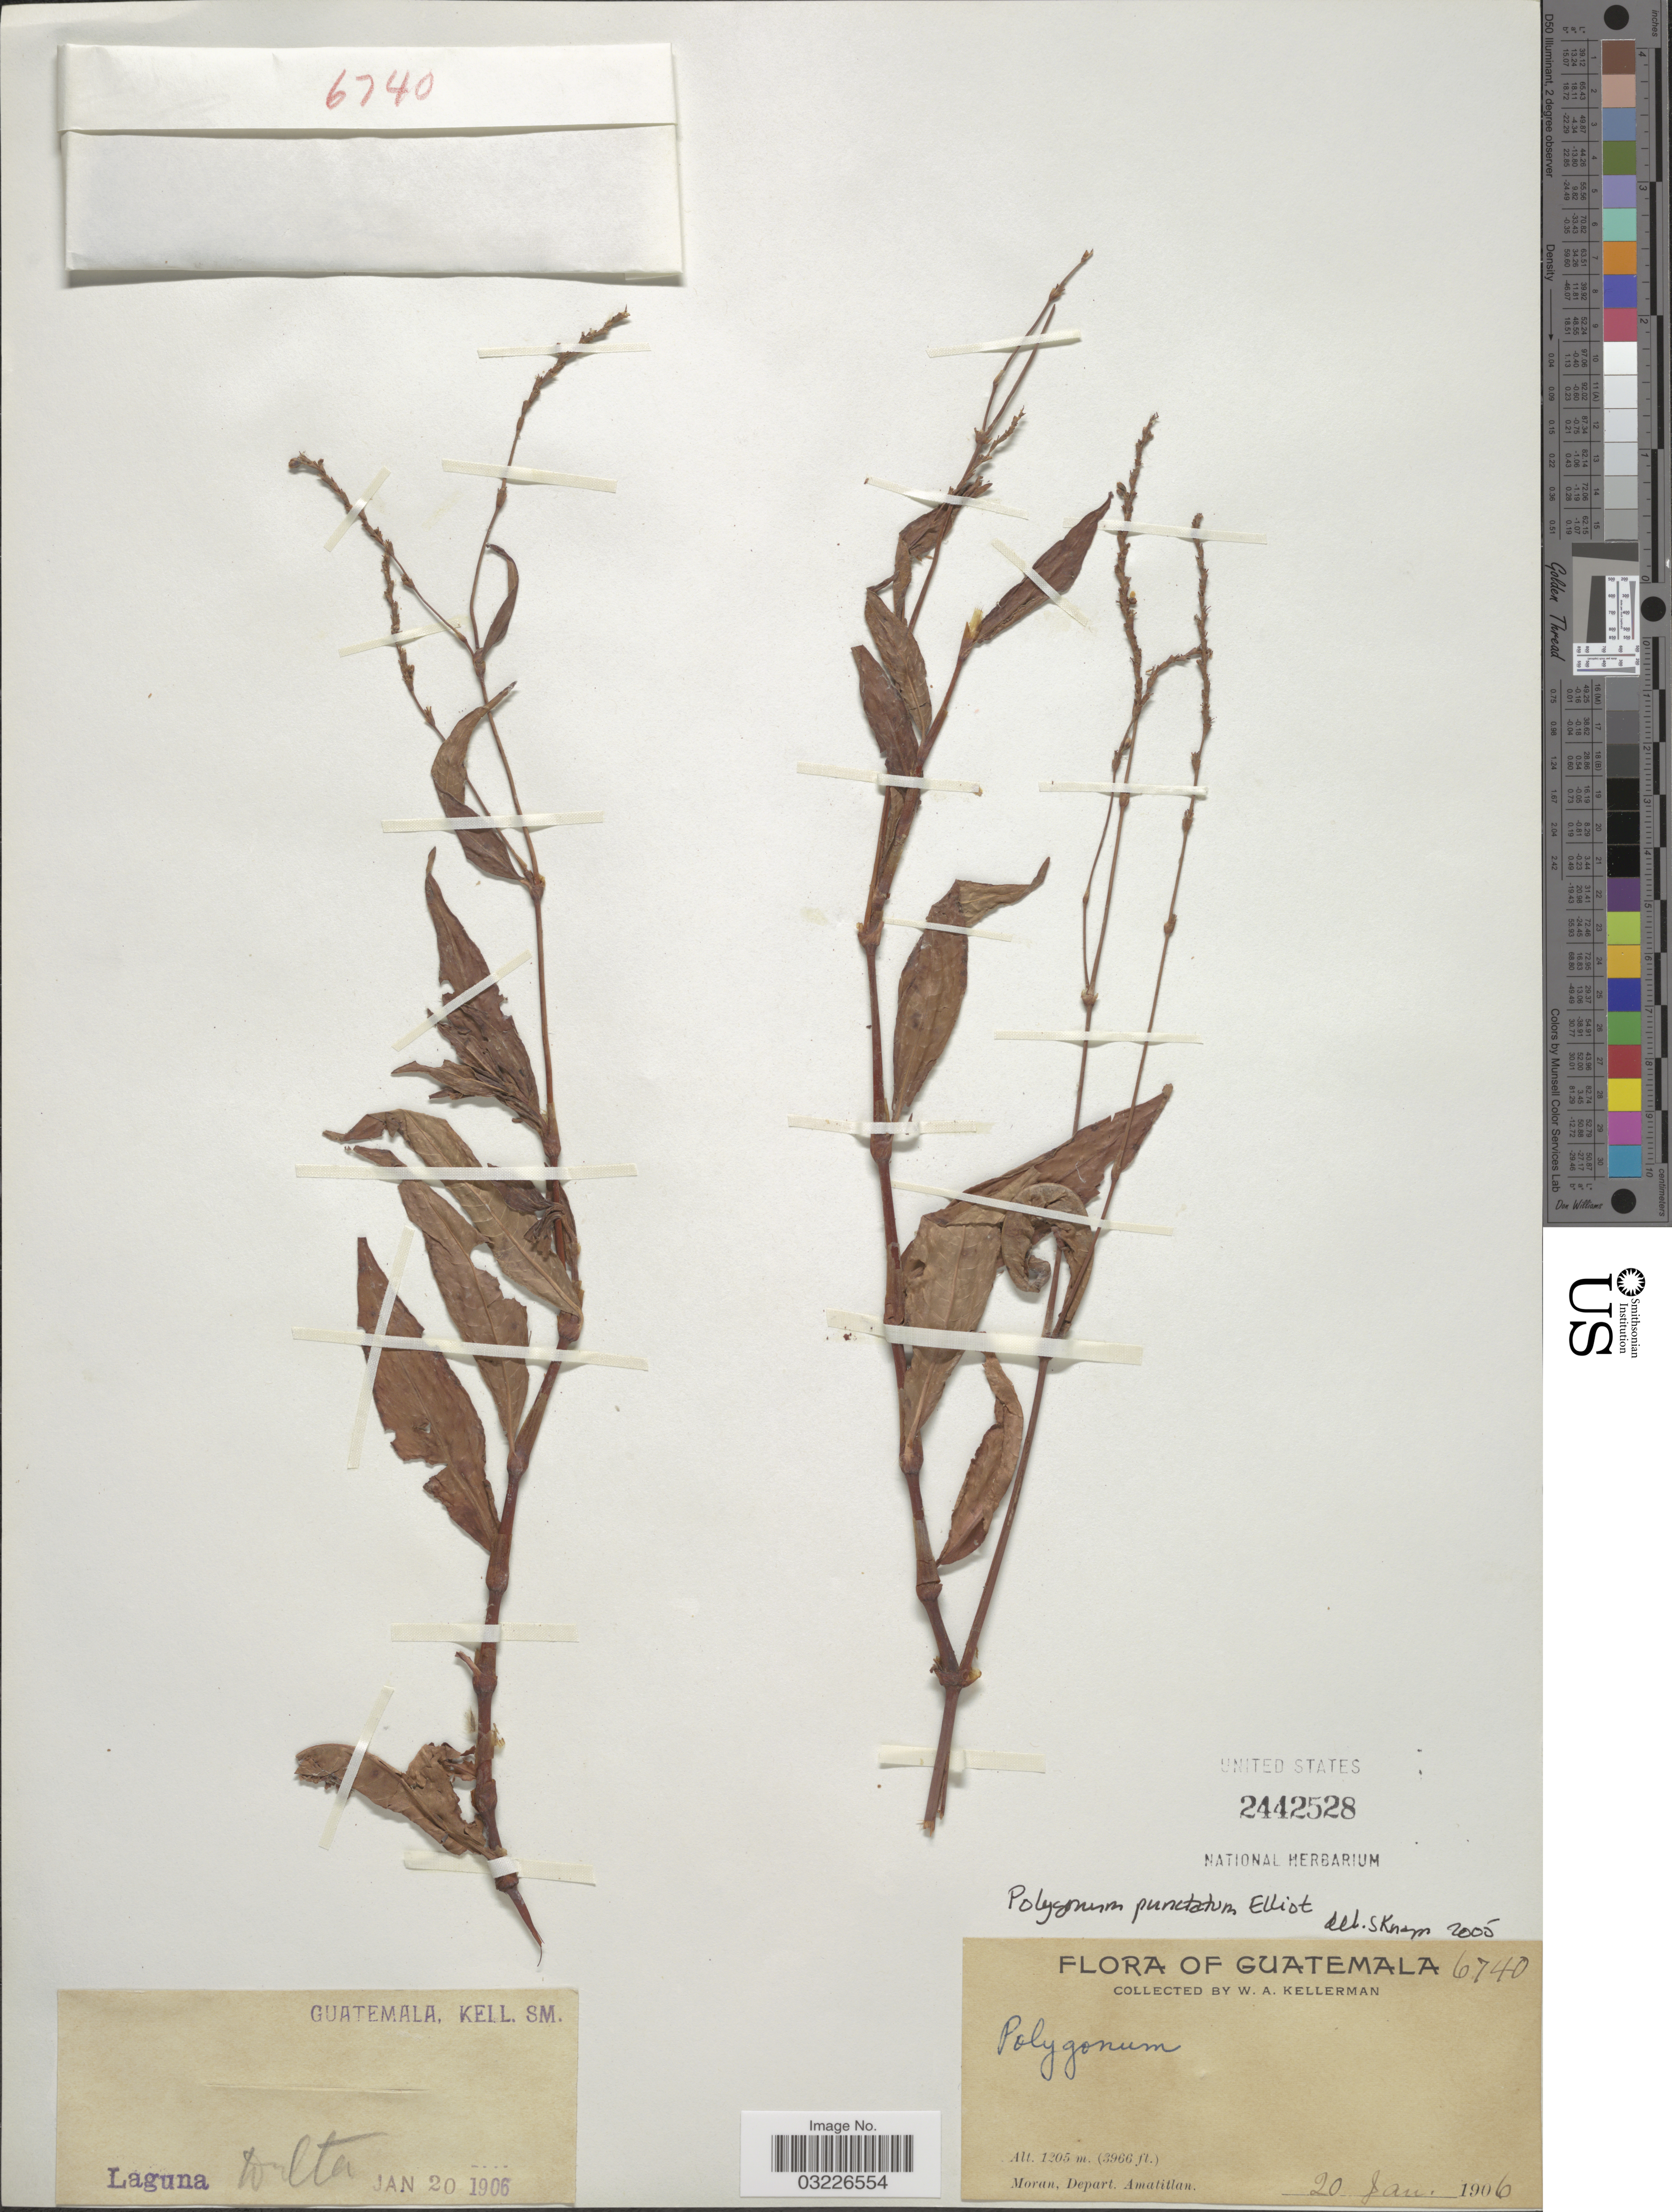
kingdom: Plantae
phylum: Tracheophyta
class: Magnoliopsida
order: Caryophyllales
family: Polygonaceae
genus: Persicaria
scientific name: Persicaria punctata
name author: (Elliott) Small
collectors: W. Kellerman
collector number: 6740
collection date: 1906-01-20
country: Guatemala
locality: Laguna Delta. Moran, Depart. Amatitlan.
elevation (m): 1205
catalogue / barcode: US 2442528